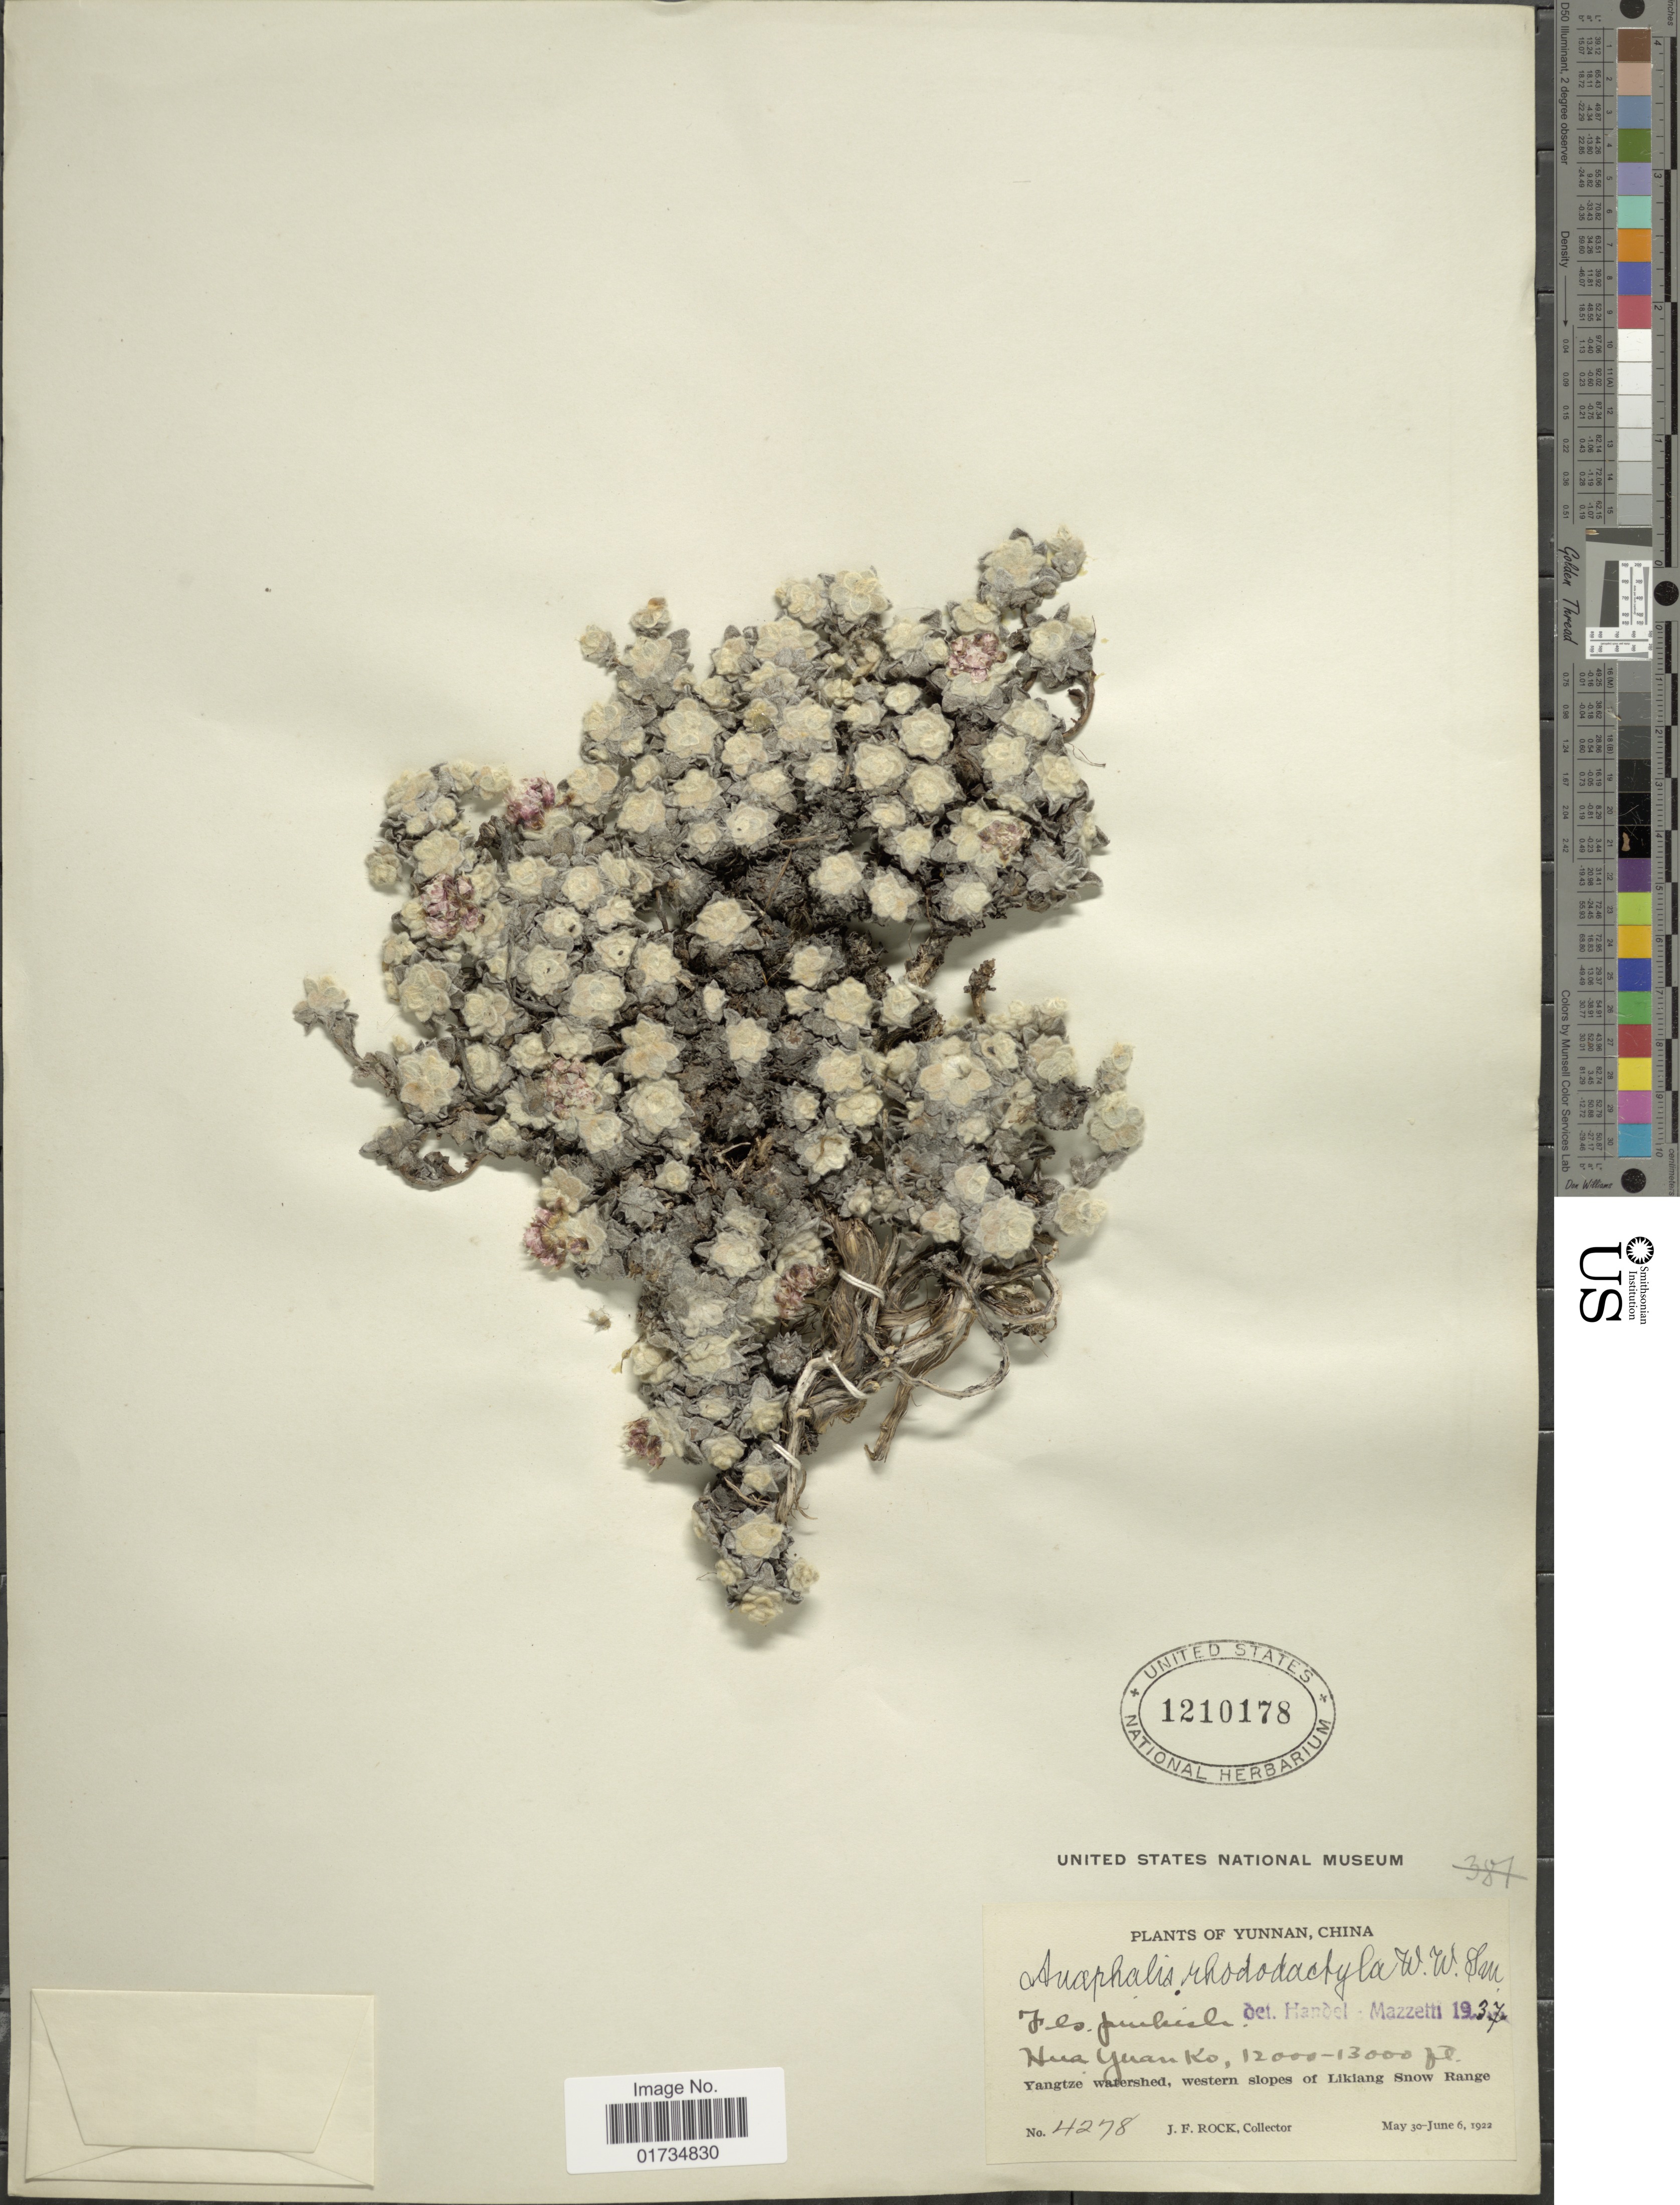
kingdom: Plantae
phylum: Tracheophyta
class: Magnoliopsida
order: Asterales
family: Asteraceae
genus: Anaphalis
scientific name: Anaphalis rhododactyla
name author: W.W. Sm.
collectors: J. Rock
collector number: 4278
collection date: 1922-05-30/1922-06-06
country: China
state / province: Yunnan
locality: Yunnan, China. Hua Yuan Ko. Yangtze watershed, western slopes of Likiang Snow Range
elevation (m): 3658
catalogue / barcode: US 1210178